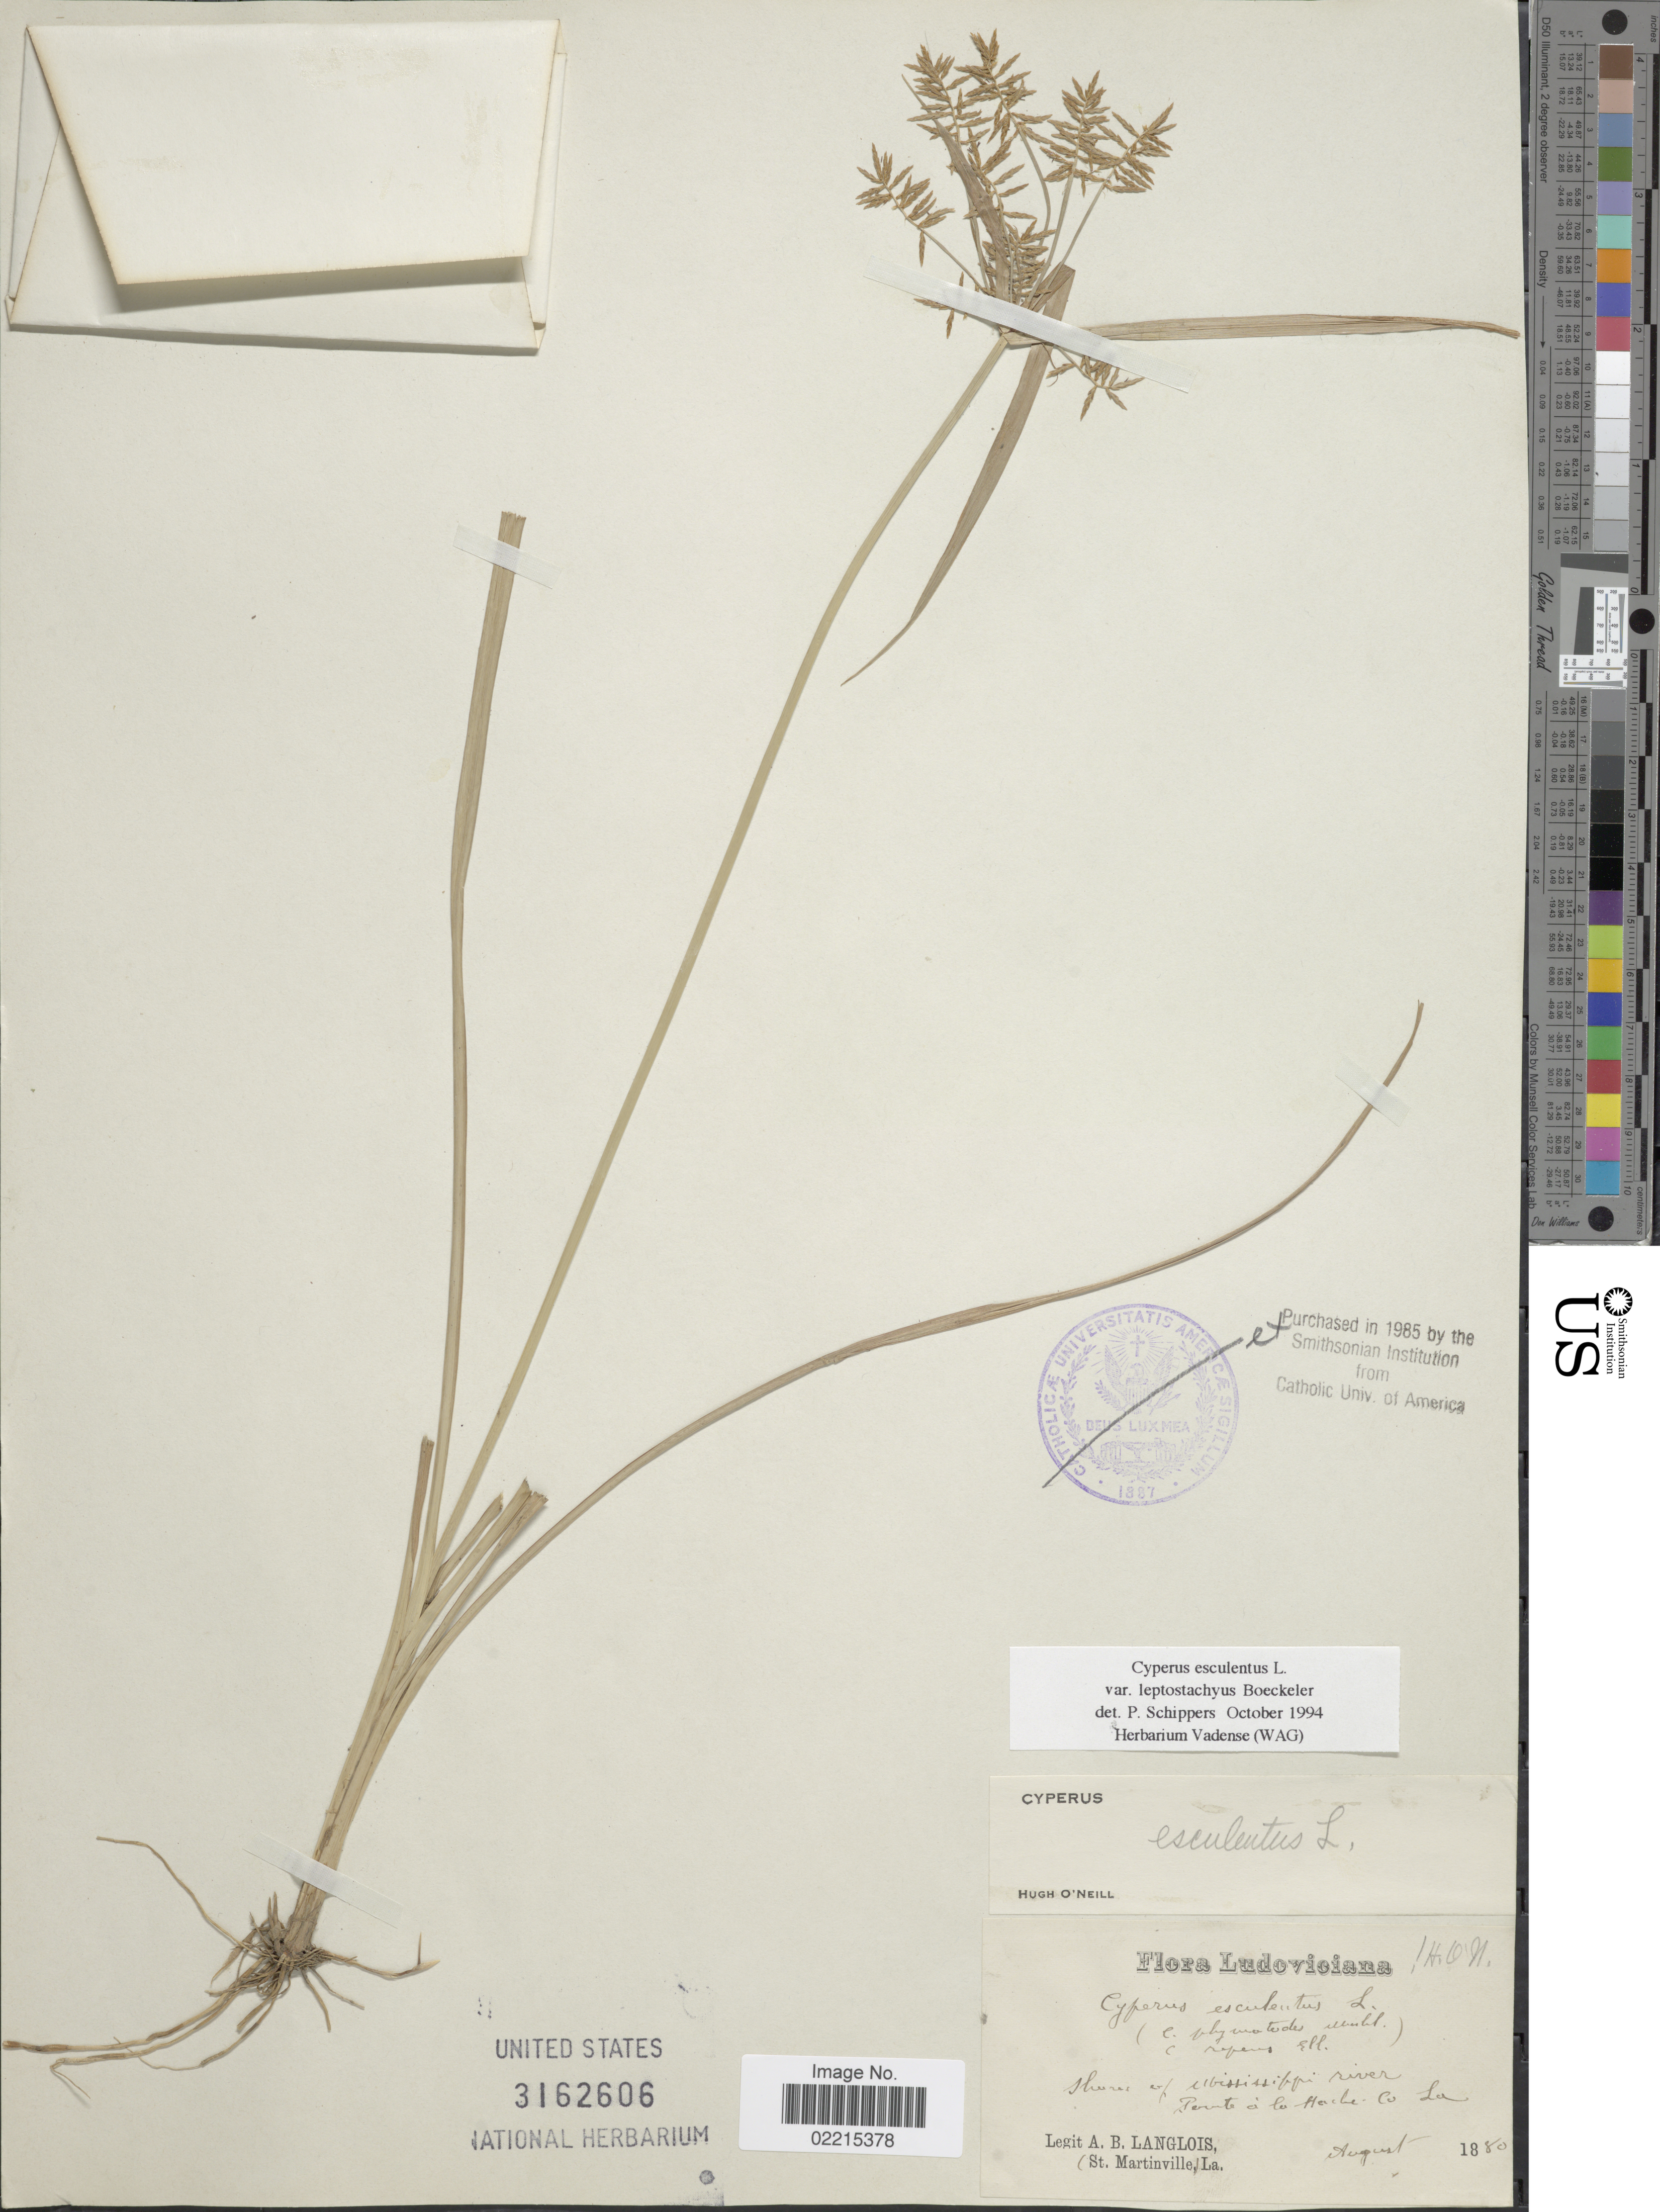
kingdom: Plantae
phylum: Tracheophyta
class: Liliopsida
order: Poales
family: Cyperaceae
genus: Cyperus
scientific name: Cyperus esculentus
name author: L.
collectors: A. Langlois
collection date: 1880-08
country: United States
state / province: Louisiana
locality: Shores of Mississippi river, Pointe à la Hache Co.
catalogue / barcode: US 3162606